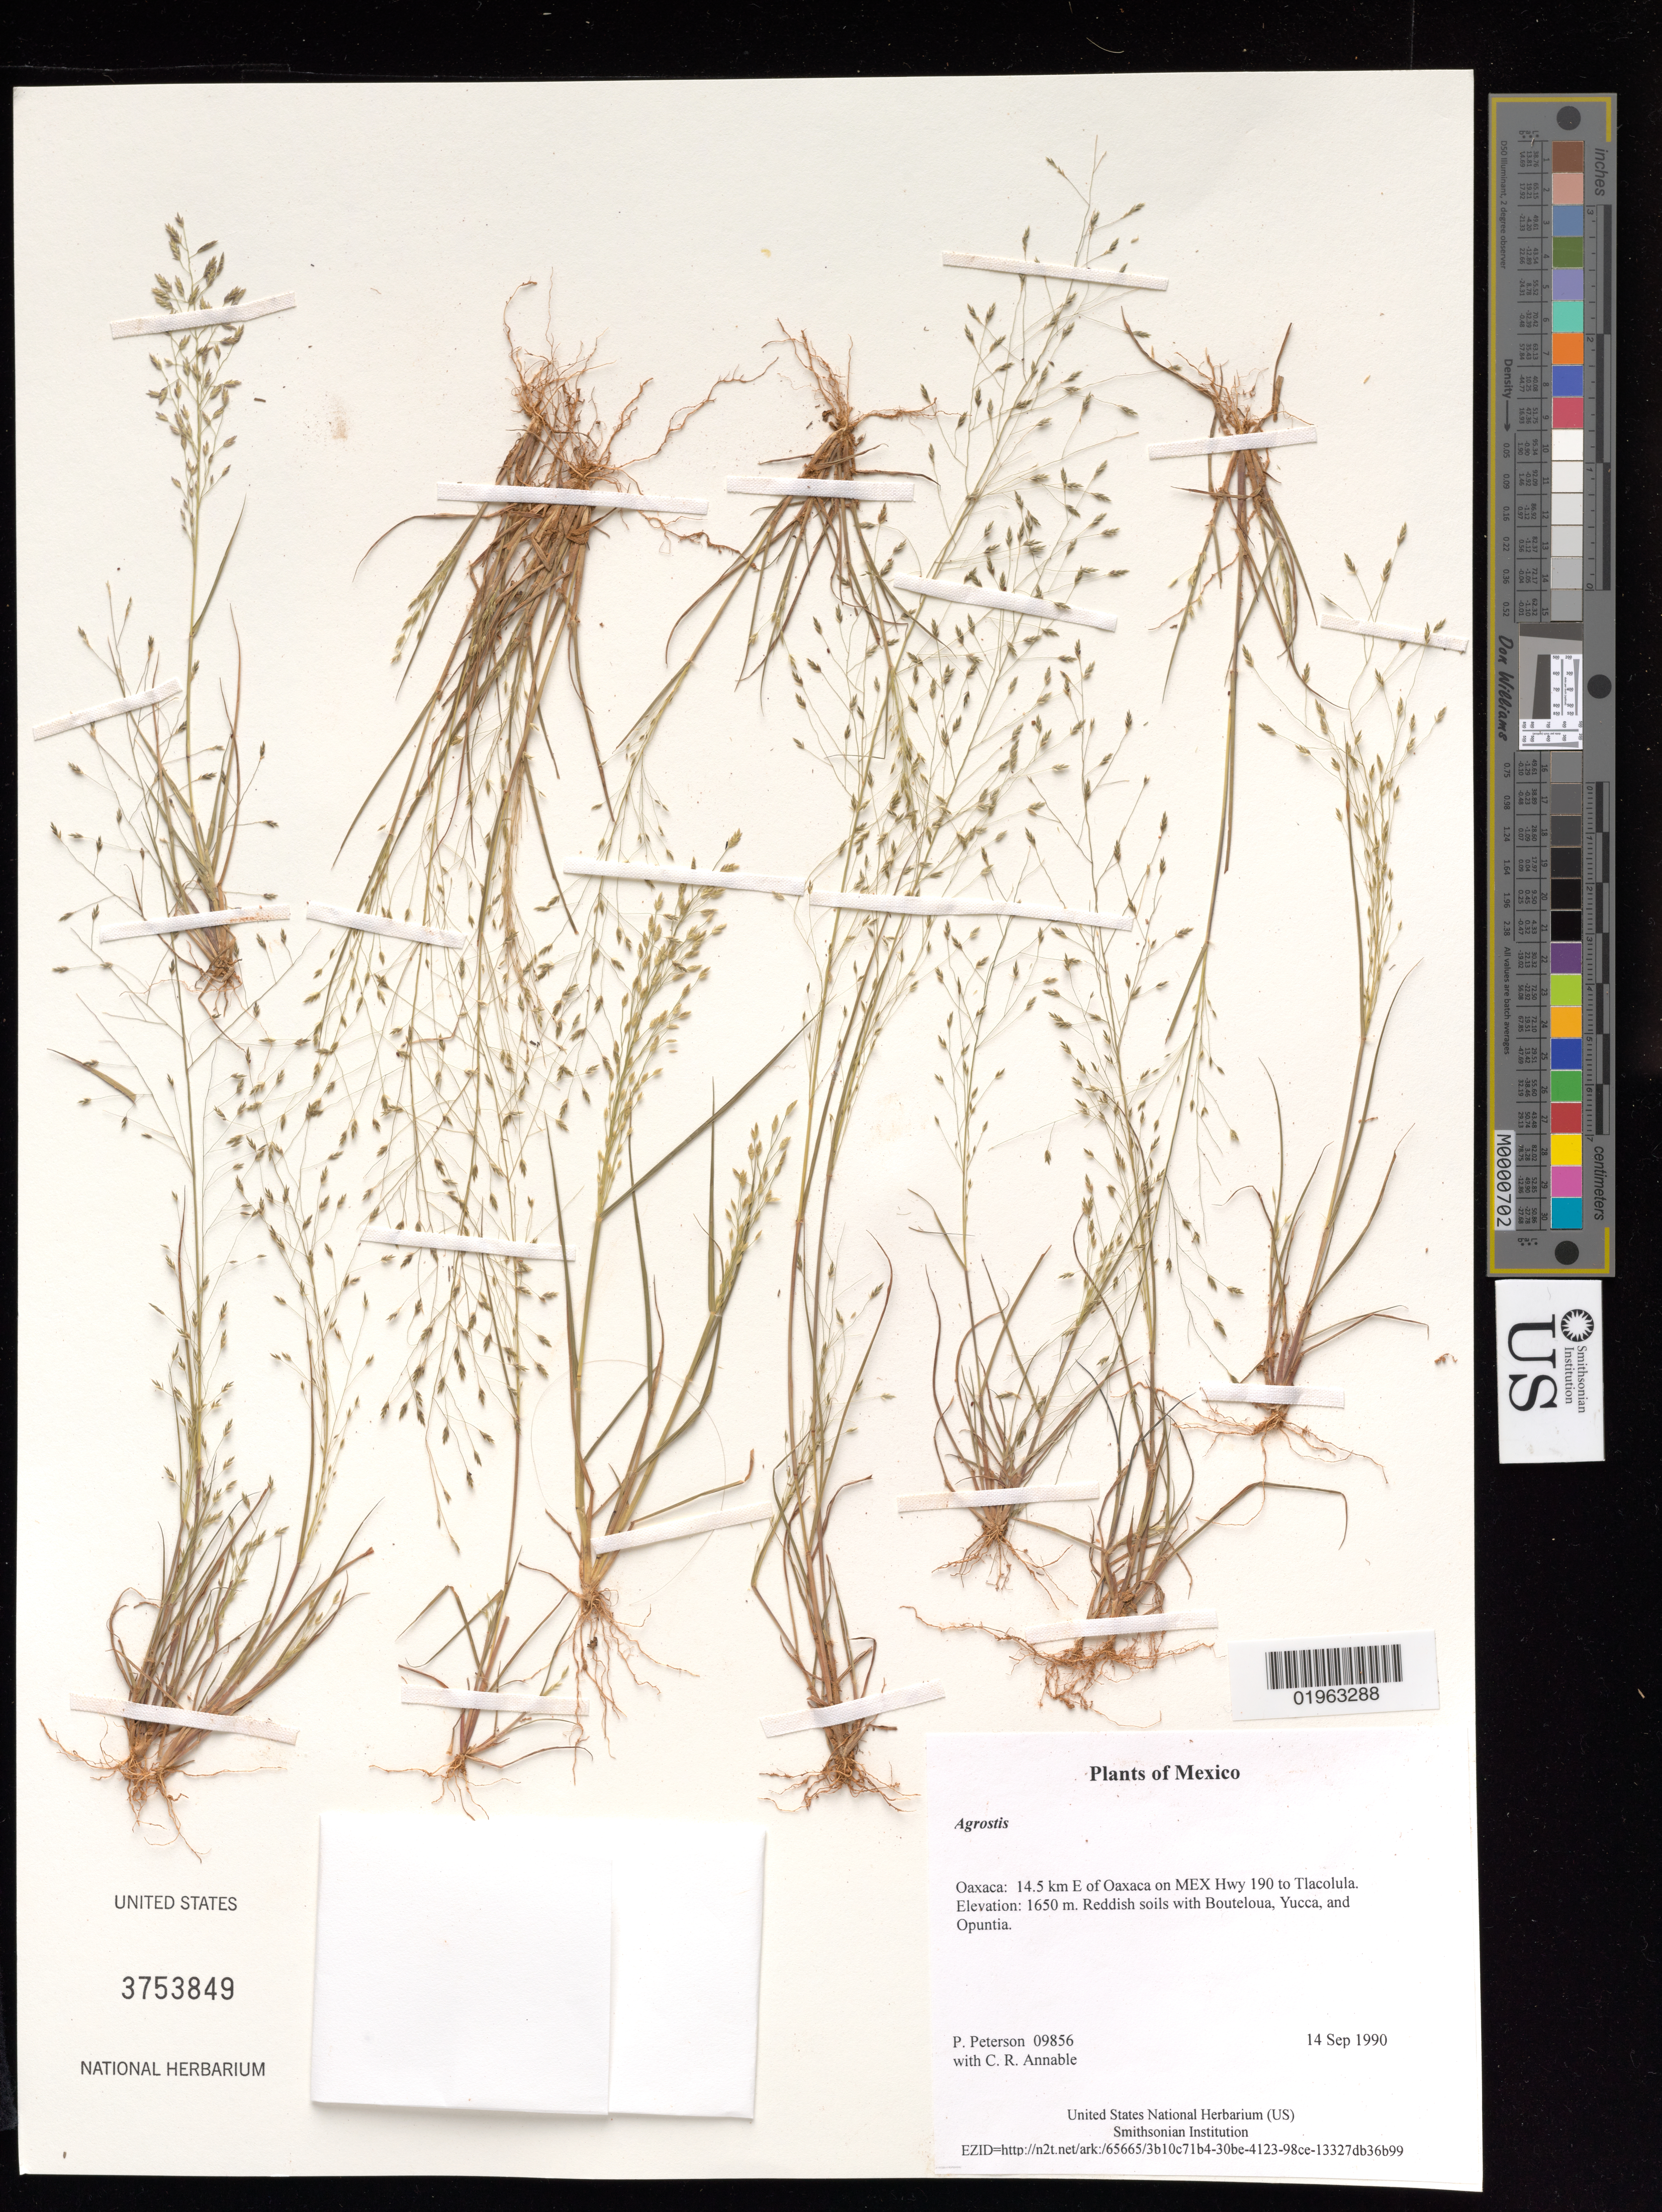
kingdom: Plantae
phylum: Tracheophyta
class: Liliopsida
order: Poales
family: Poaceae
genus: Agrostis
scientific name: Agrostis sp.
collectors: P. M. Peterson & C. R. Annable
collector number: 09856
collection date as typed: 14 Sep 1990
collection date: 1990-09-14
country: Mexico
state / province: Oaxaca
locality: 14.5 km E of Oaxaca on MEX Hwy 190 to Tlacolula.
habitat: Reddish soils with Bouteloua, Yucca, and Opuntia.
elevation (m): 1650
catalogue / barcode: US 3753849